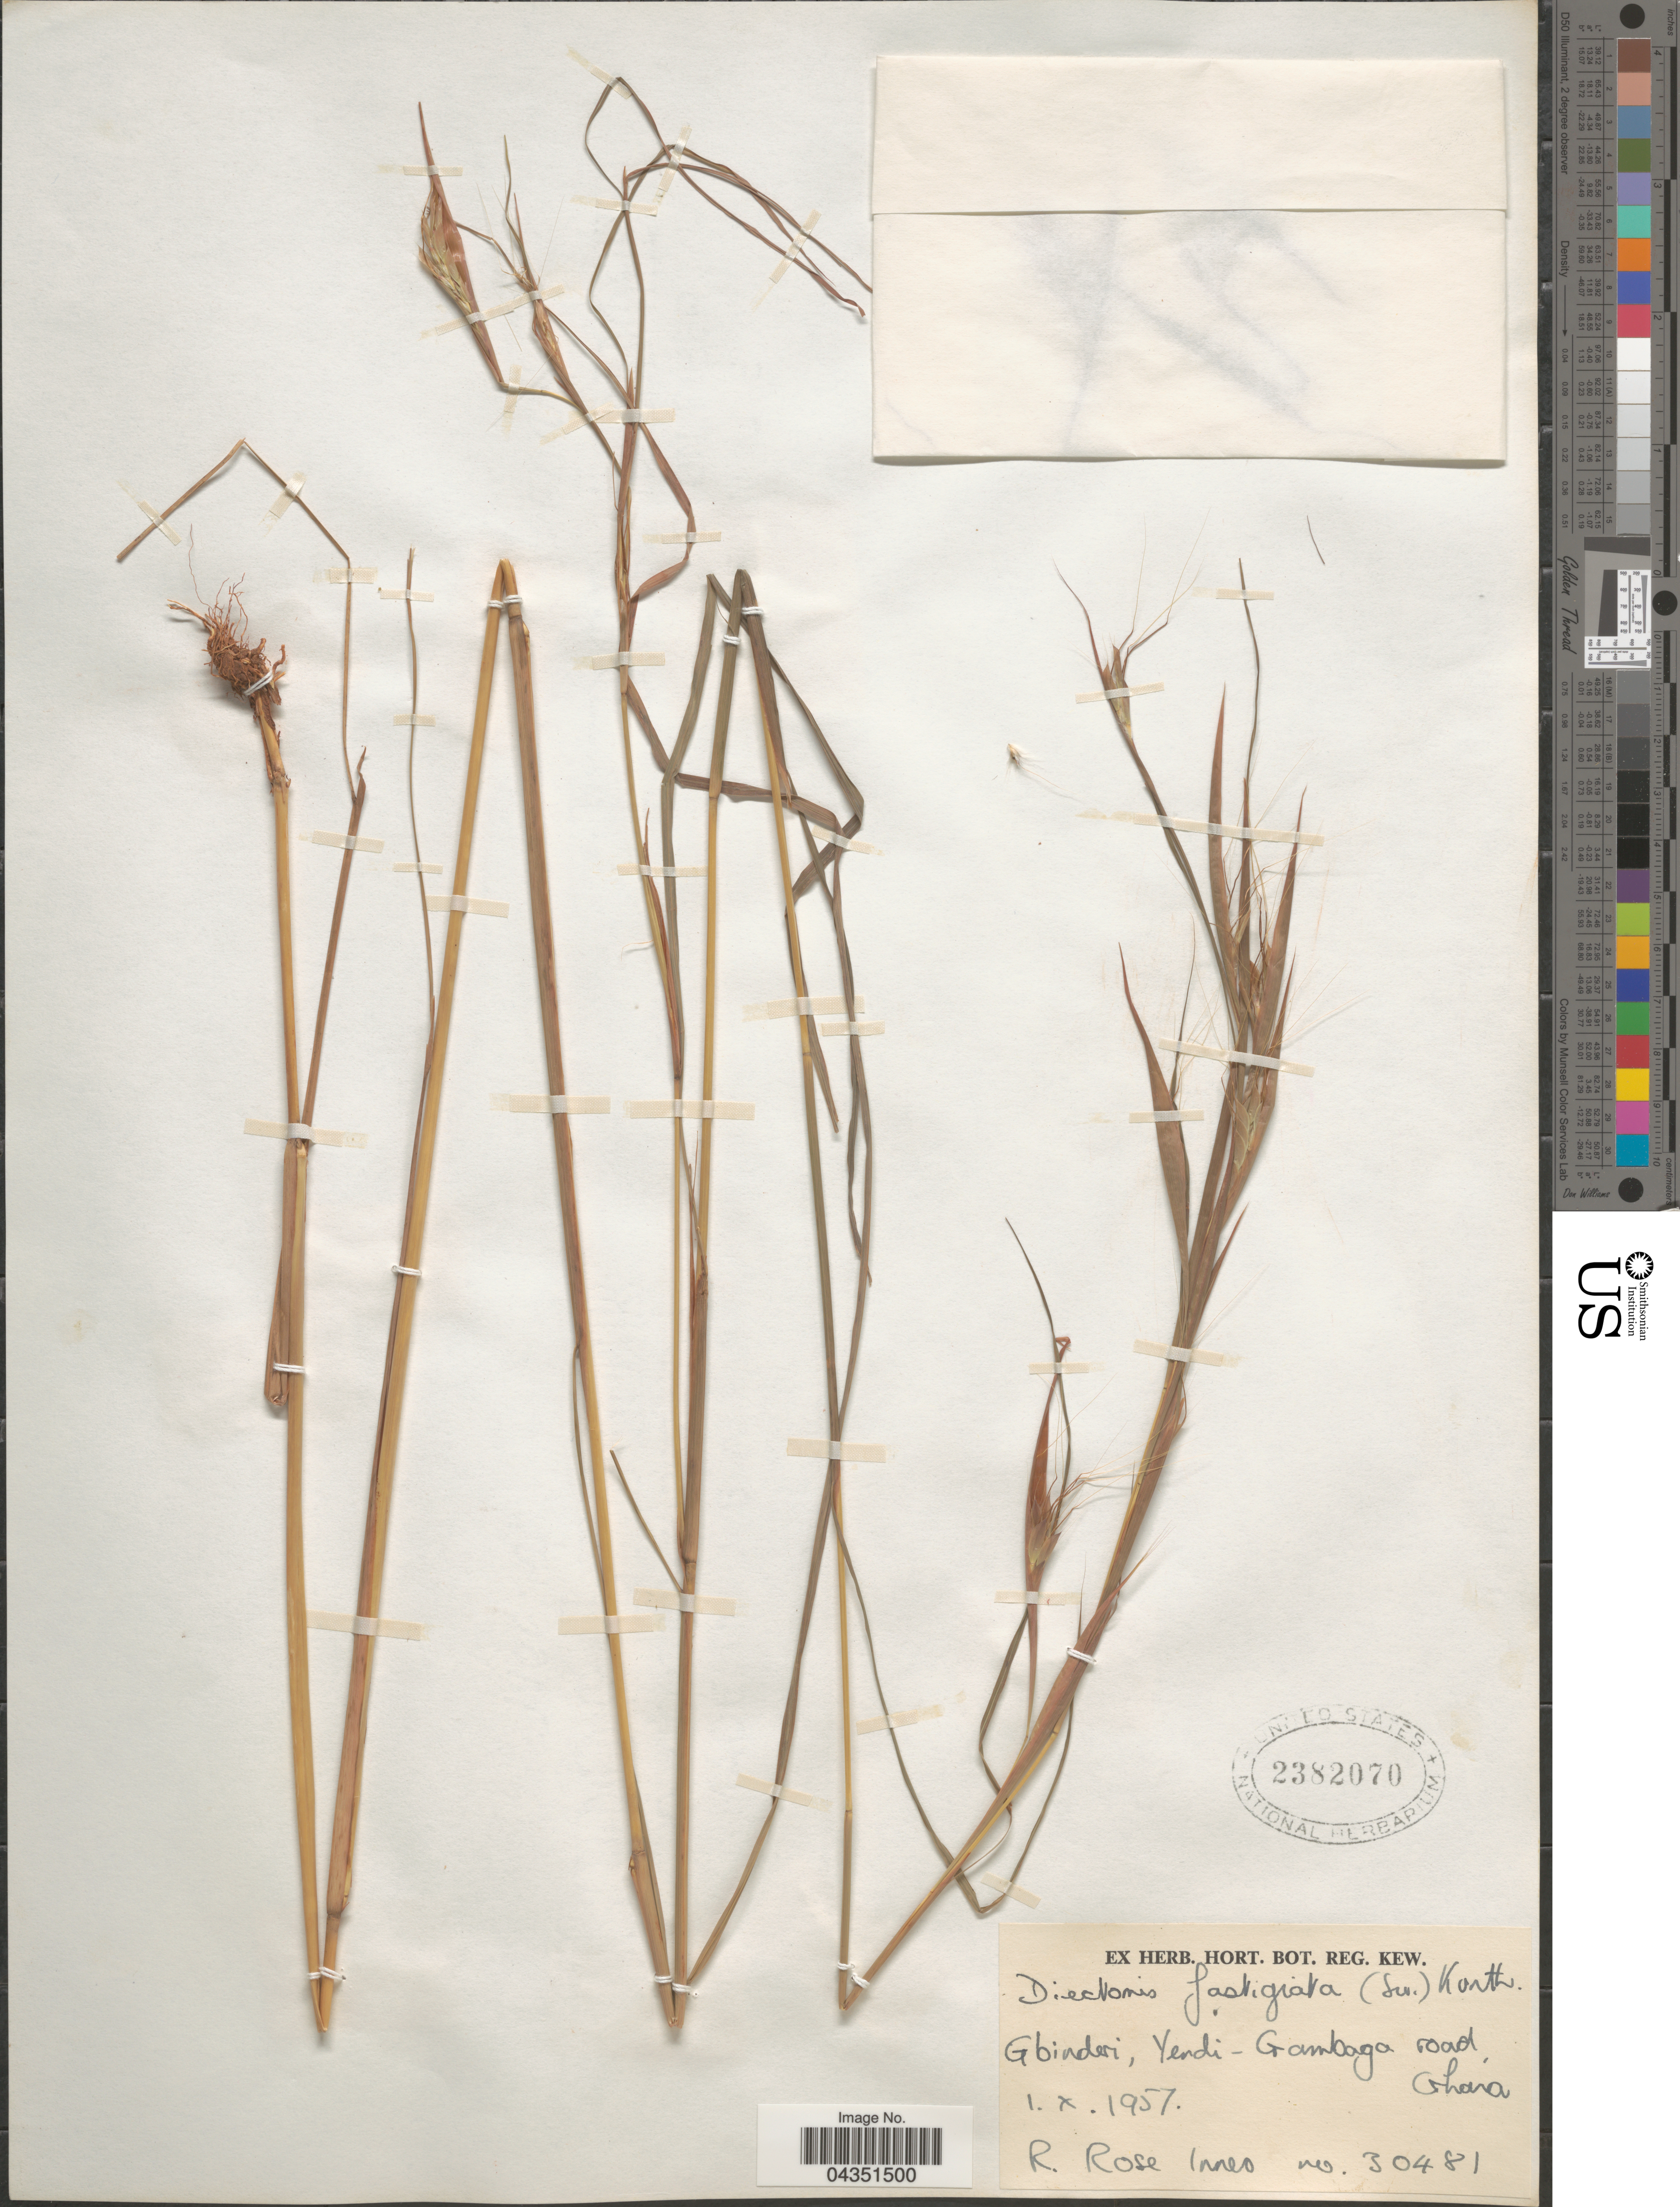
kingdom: Plantae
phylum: Tracheophyta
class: Liliopsida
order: Poales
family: Poaceae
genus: Diectomis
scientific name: Diectomis fastigiata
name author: (Sw.) P. Beauv.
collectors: R. Rose-Innes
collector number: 30481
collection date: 1957-10-01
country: Ghana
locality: Gbinderi, Yendi-Gambaga road.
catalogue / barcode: US 2382070